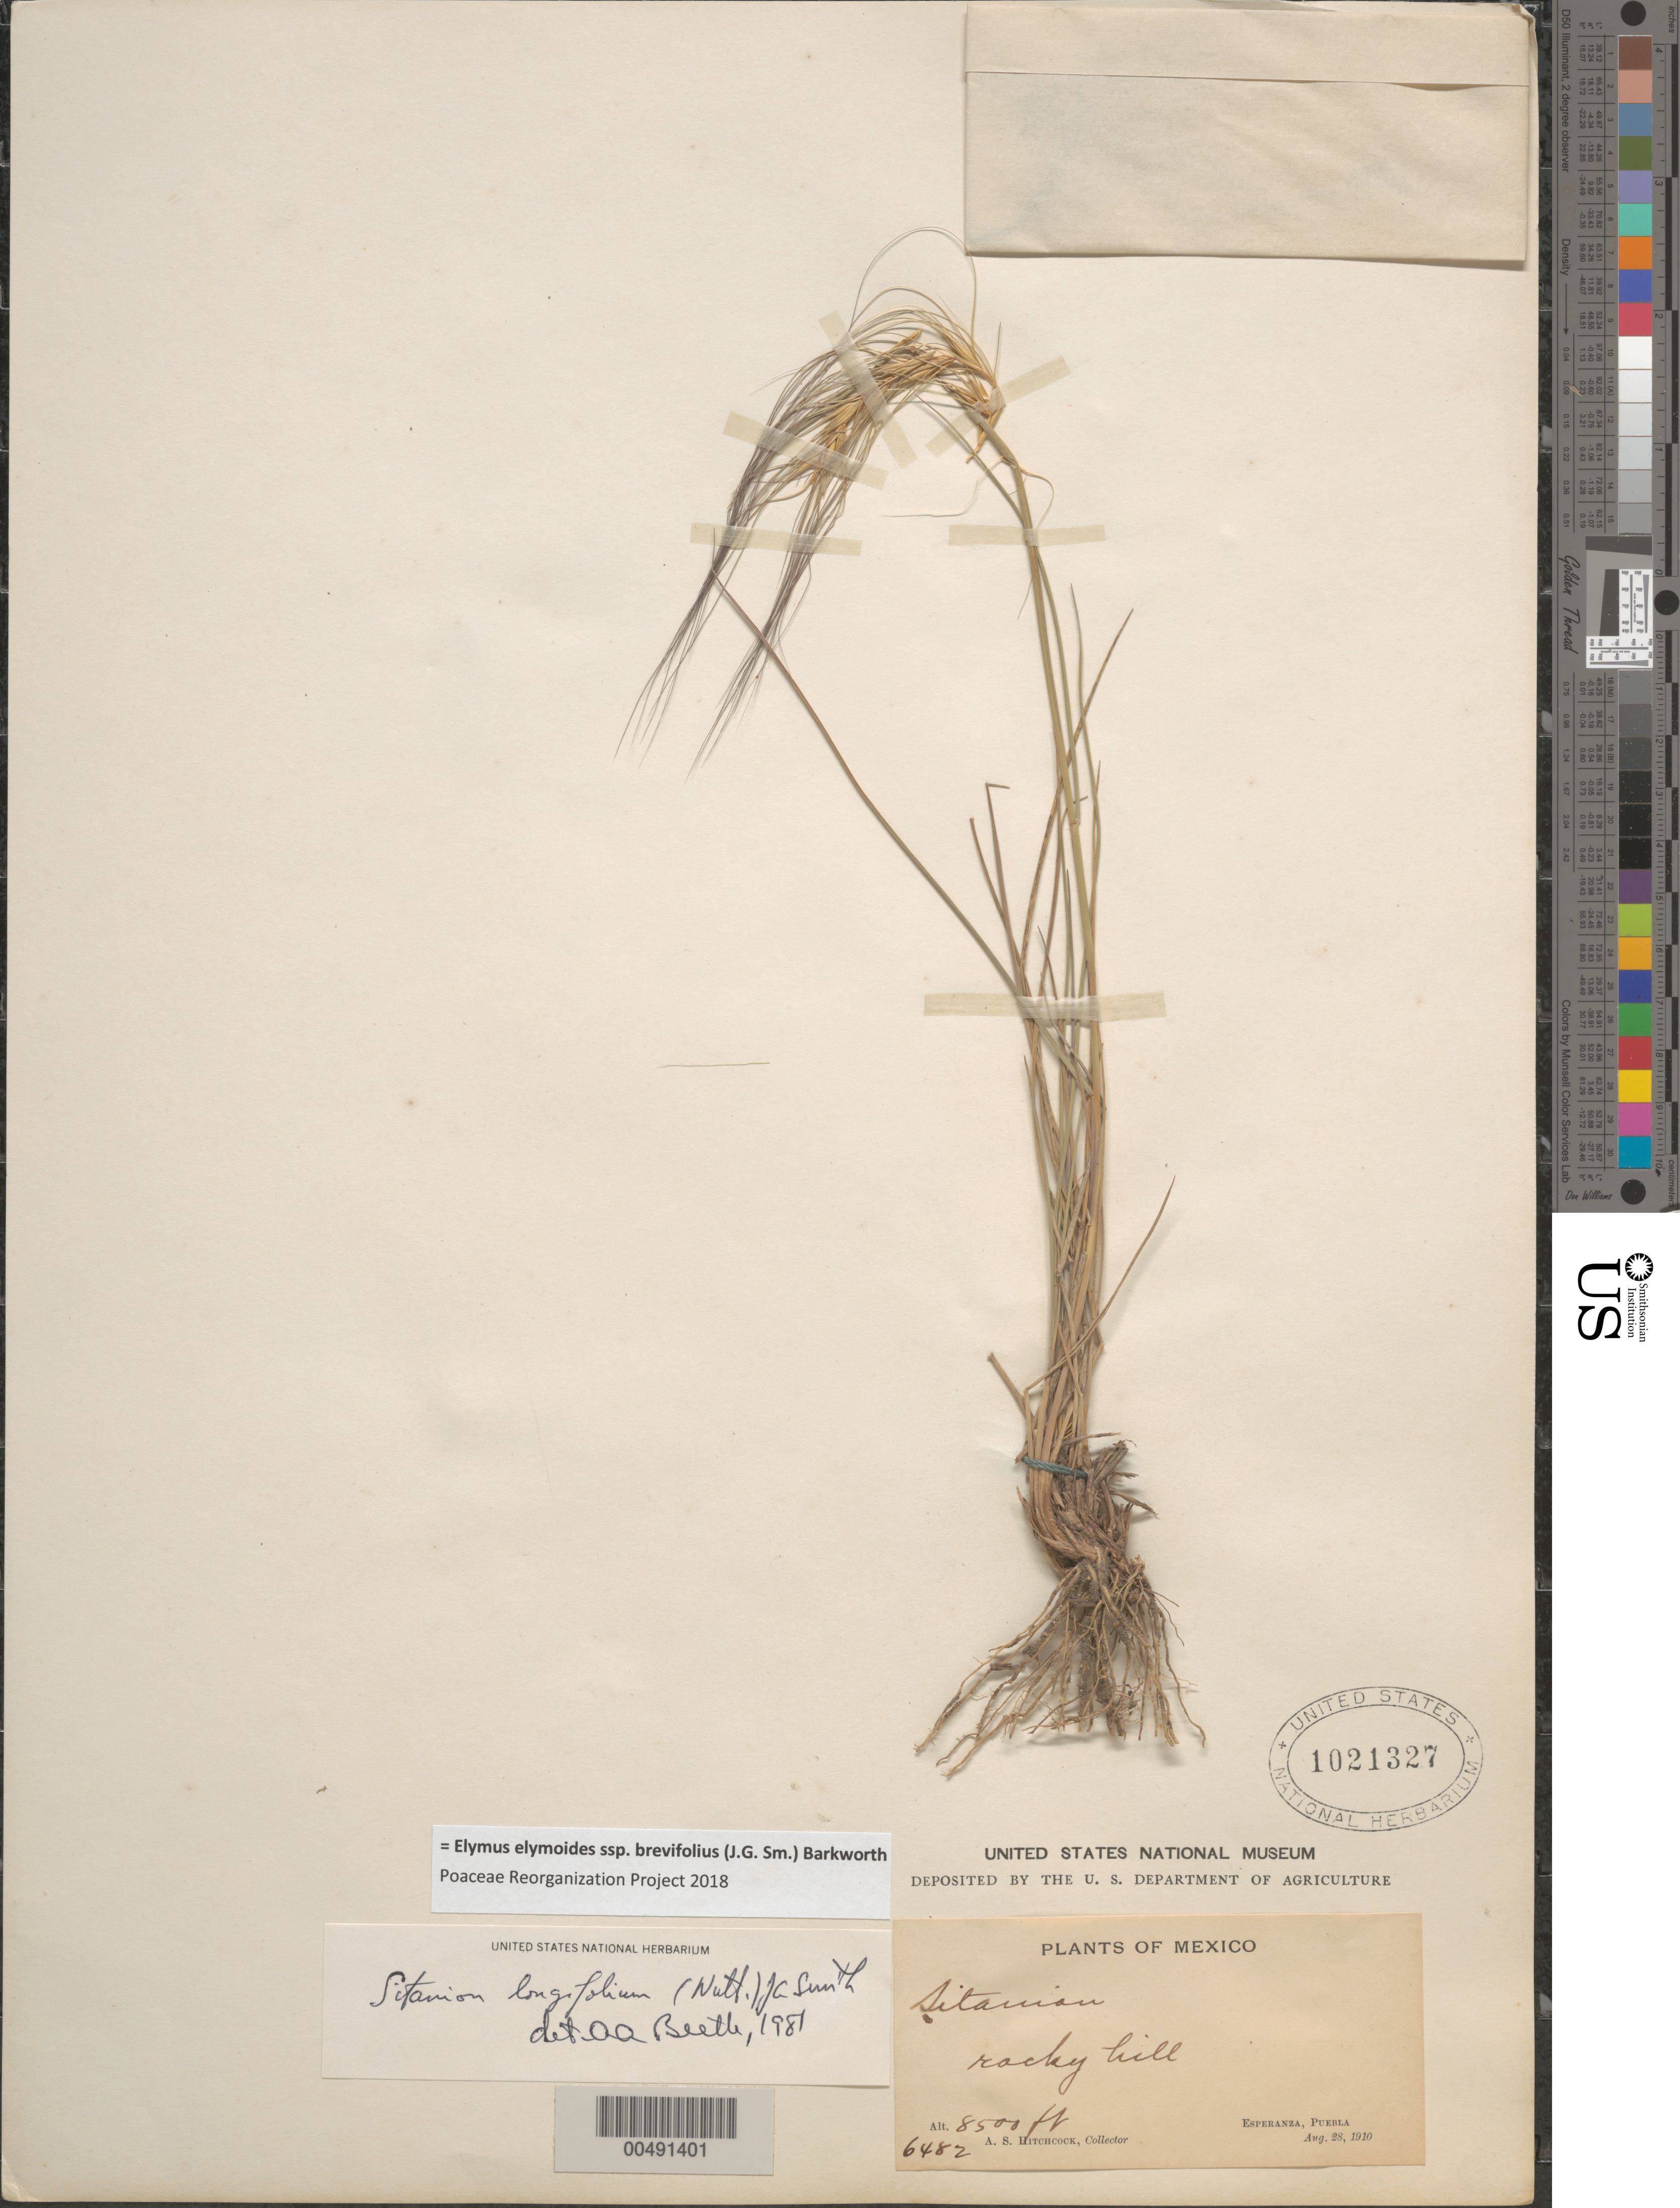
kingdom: Plantae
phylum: Tracheophyta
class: Liliopsida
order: Poales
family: Poaceae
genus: Elymus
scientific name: Elymus elymoides subsp. brevifolius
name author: (J.G. Sm.) Barkworth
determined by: Poaceae Reorganization Project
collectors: A. S. Hitchcock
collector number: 6482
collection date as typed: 23 Aug 1910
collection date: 1910-08-23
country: Mexico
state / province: Puebla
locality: Esperanza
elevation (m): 2591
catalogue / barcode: US 1021327